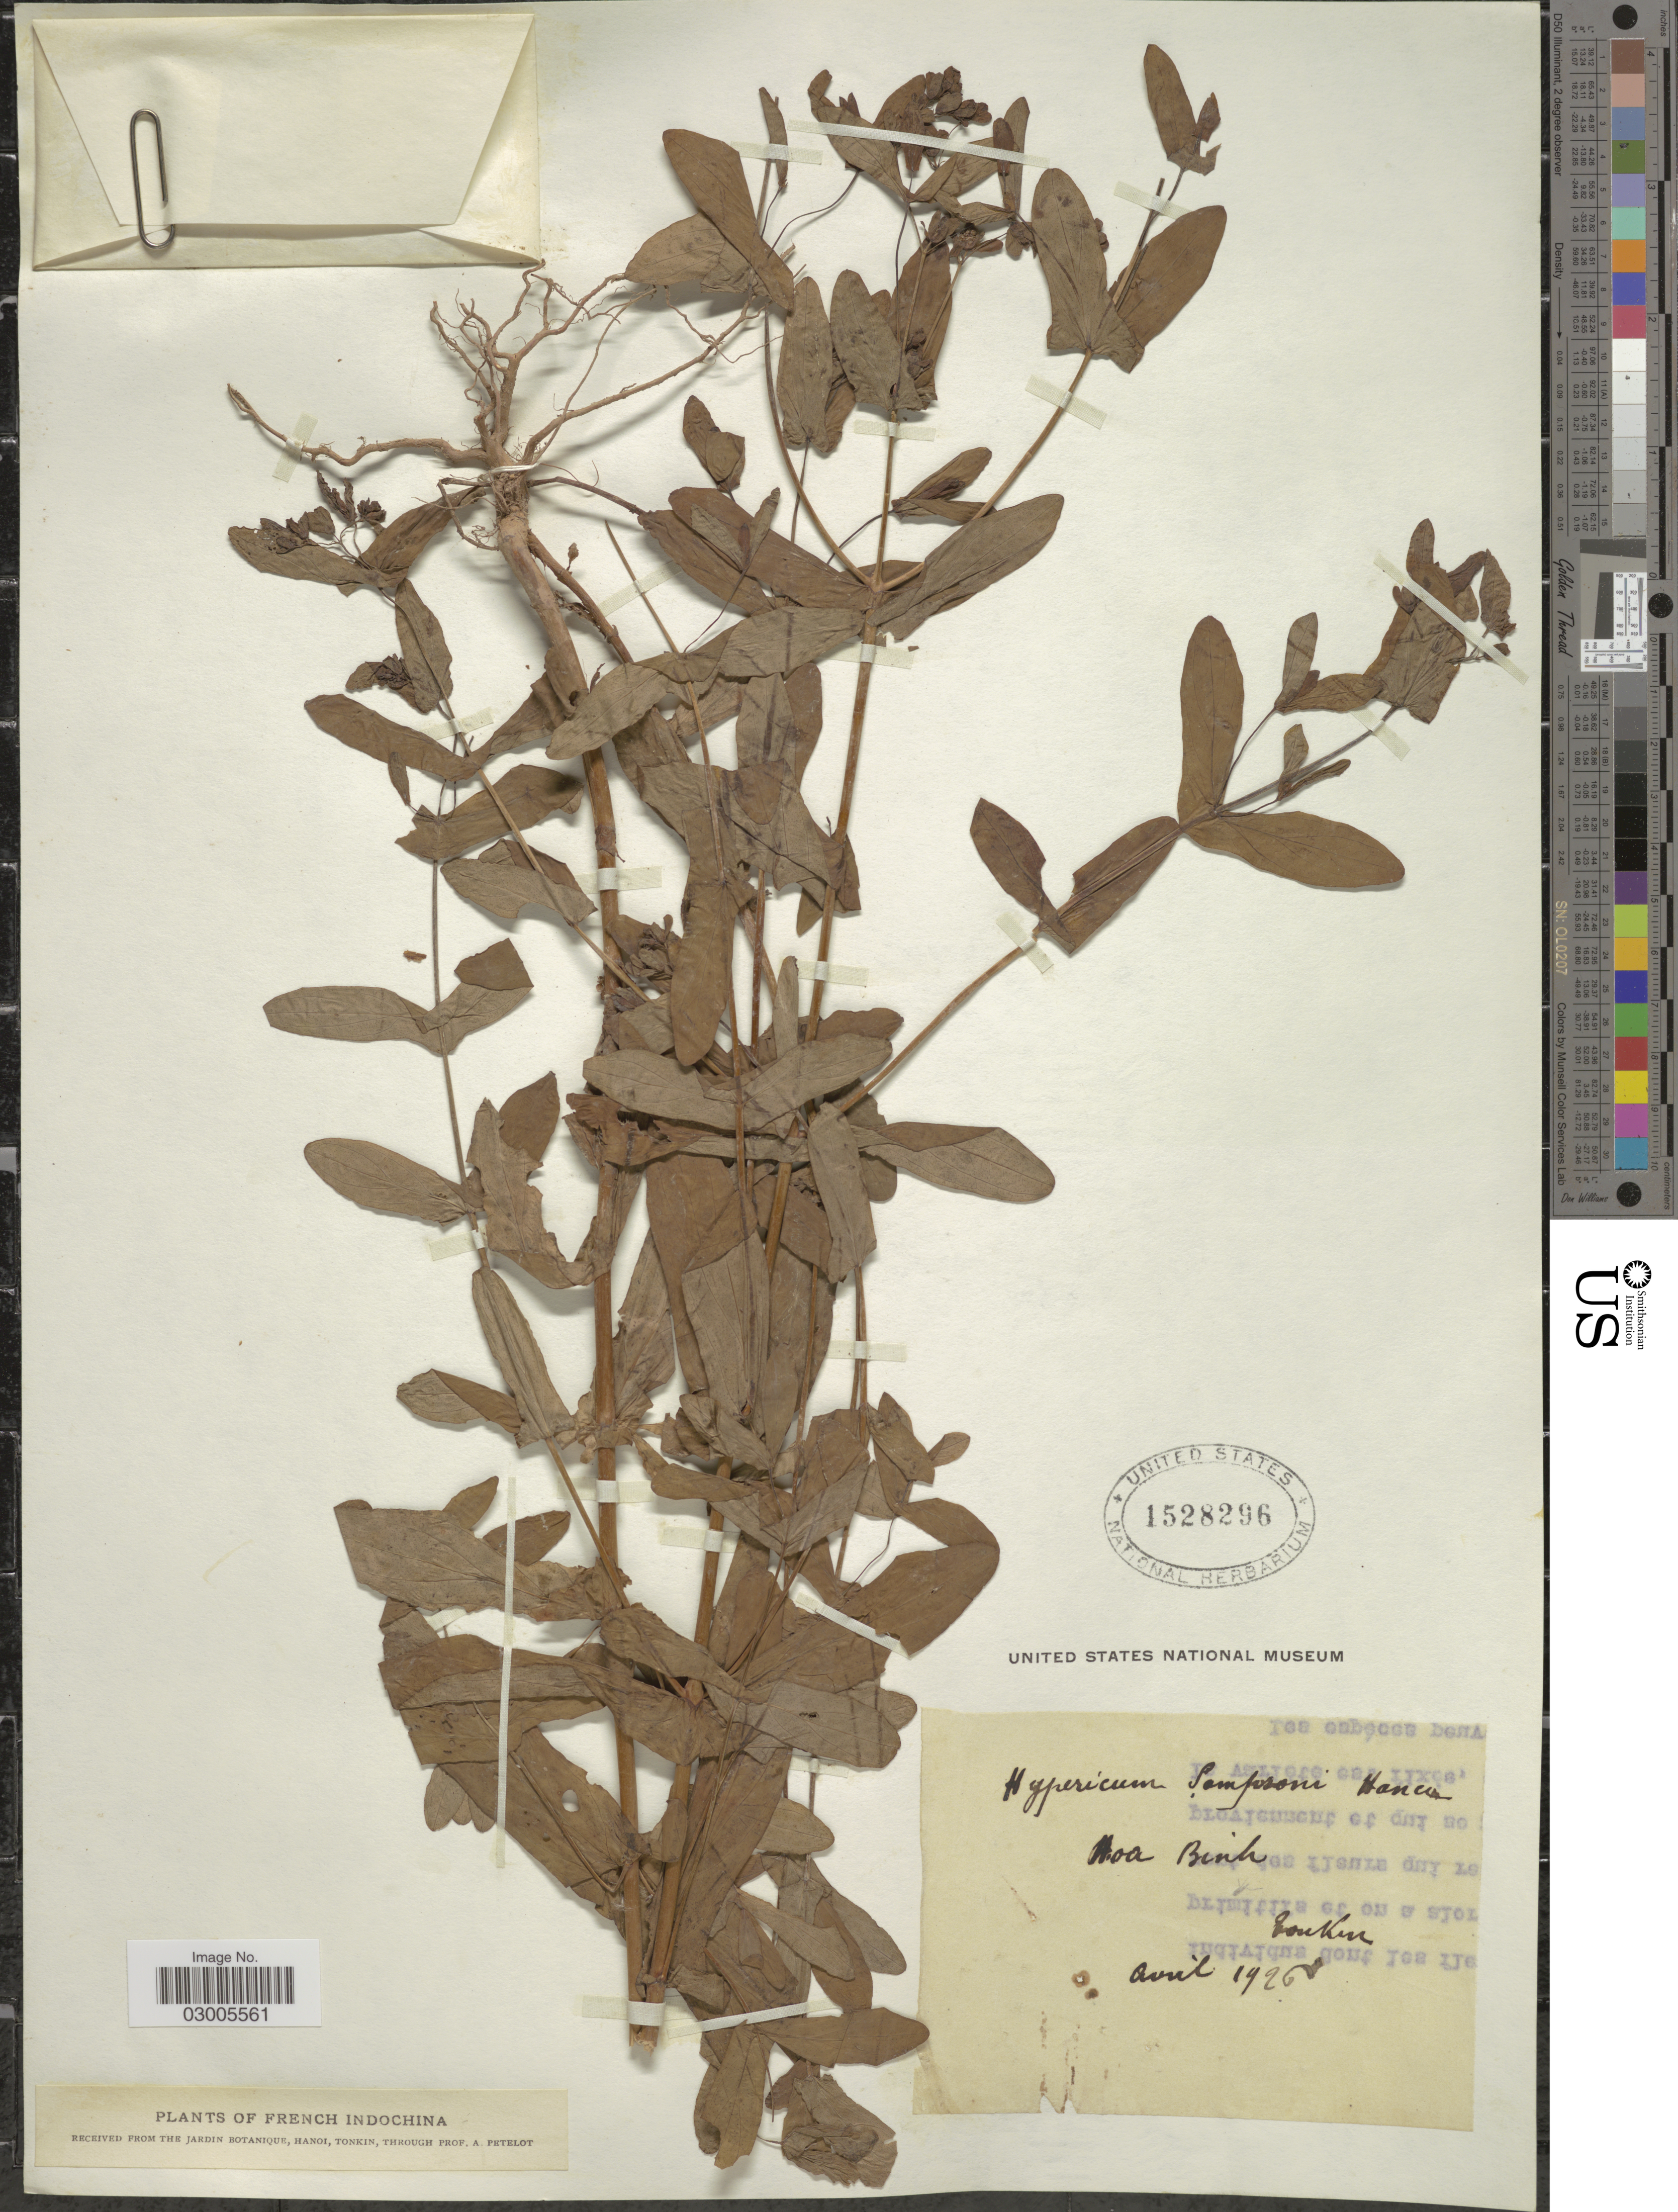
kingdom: Plantae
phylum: Tracheophyta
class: Magnoliopsida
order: Malpighiales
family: Hypericaceae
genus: Hypericum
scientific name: Hypericum sampsonii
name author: Hance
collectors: A. Petelot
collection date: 1926-04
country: Vietnam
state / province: Hoa Binh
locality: Tonkin. French Indochina.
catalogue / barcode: US 1528296